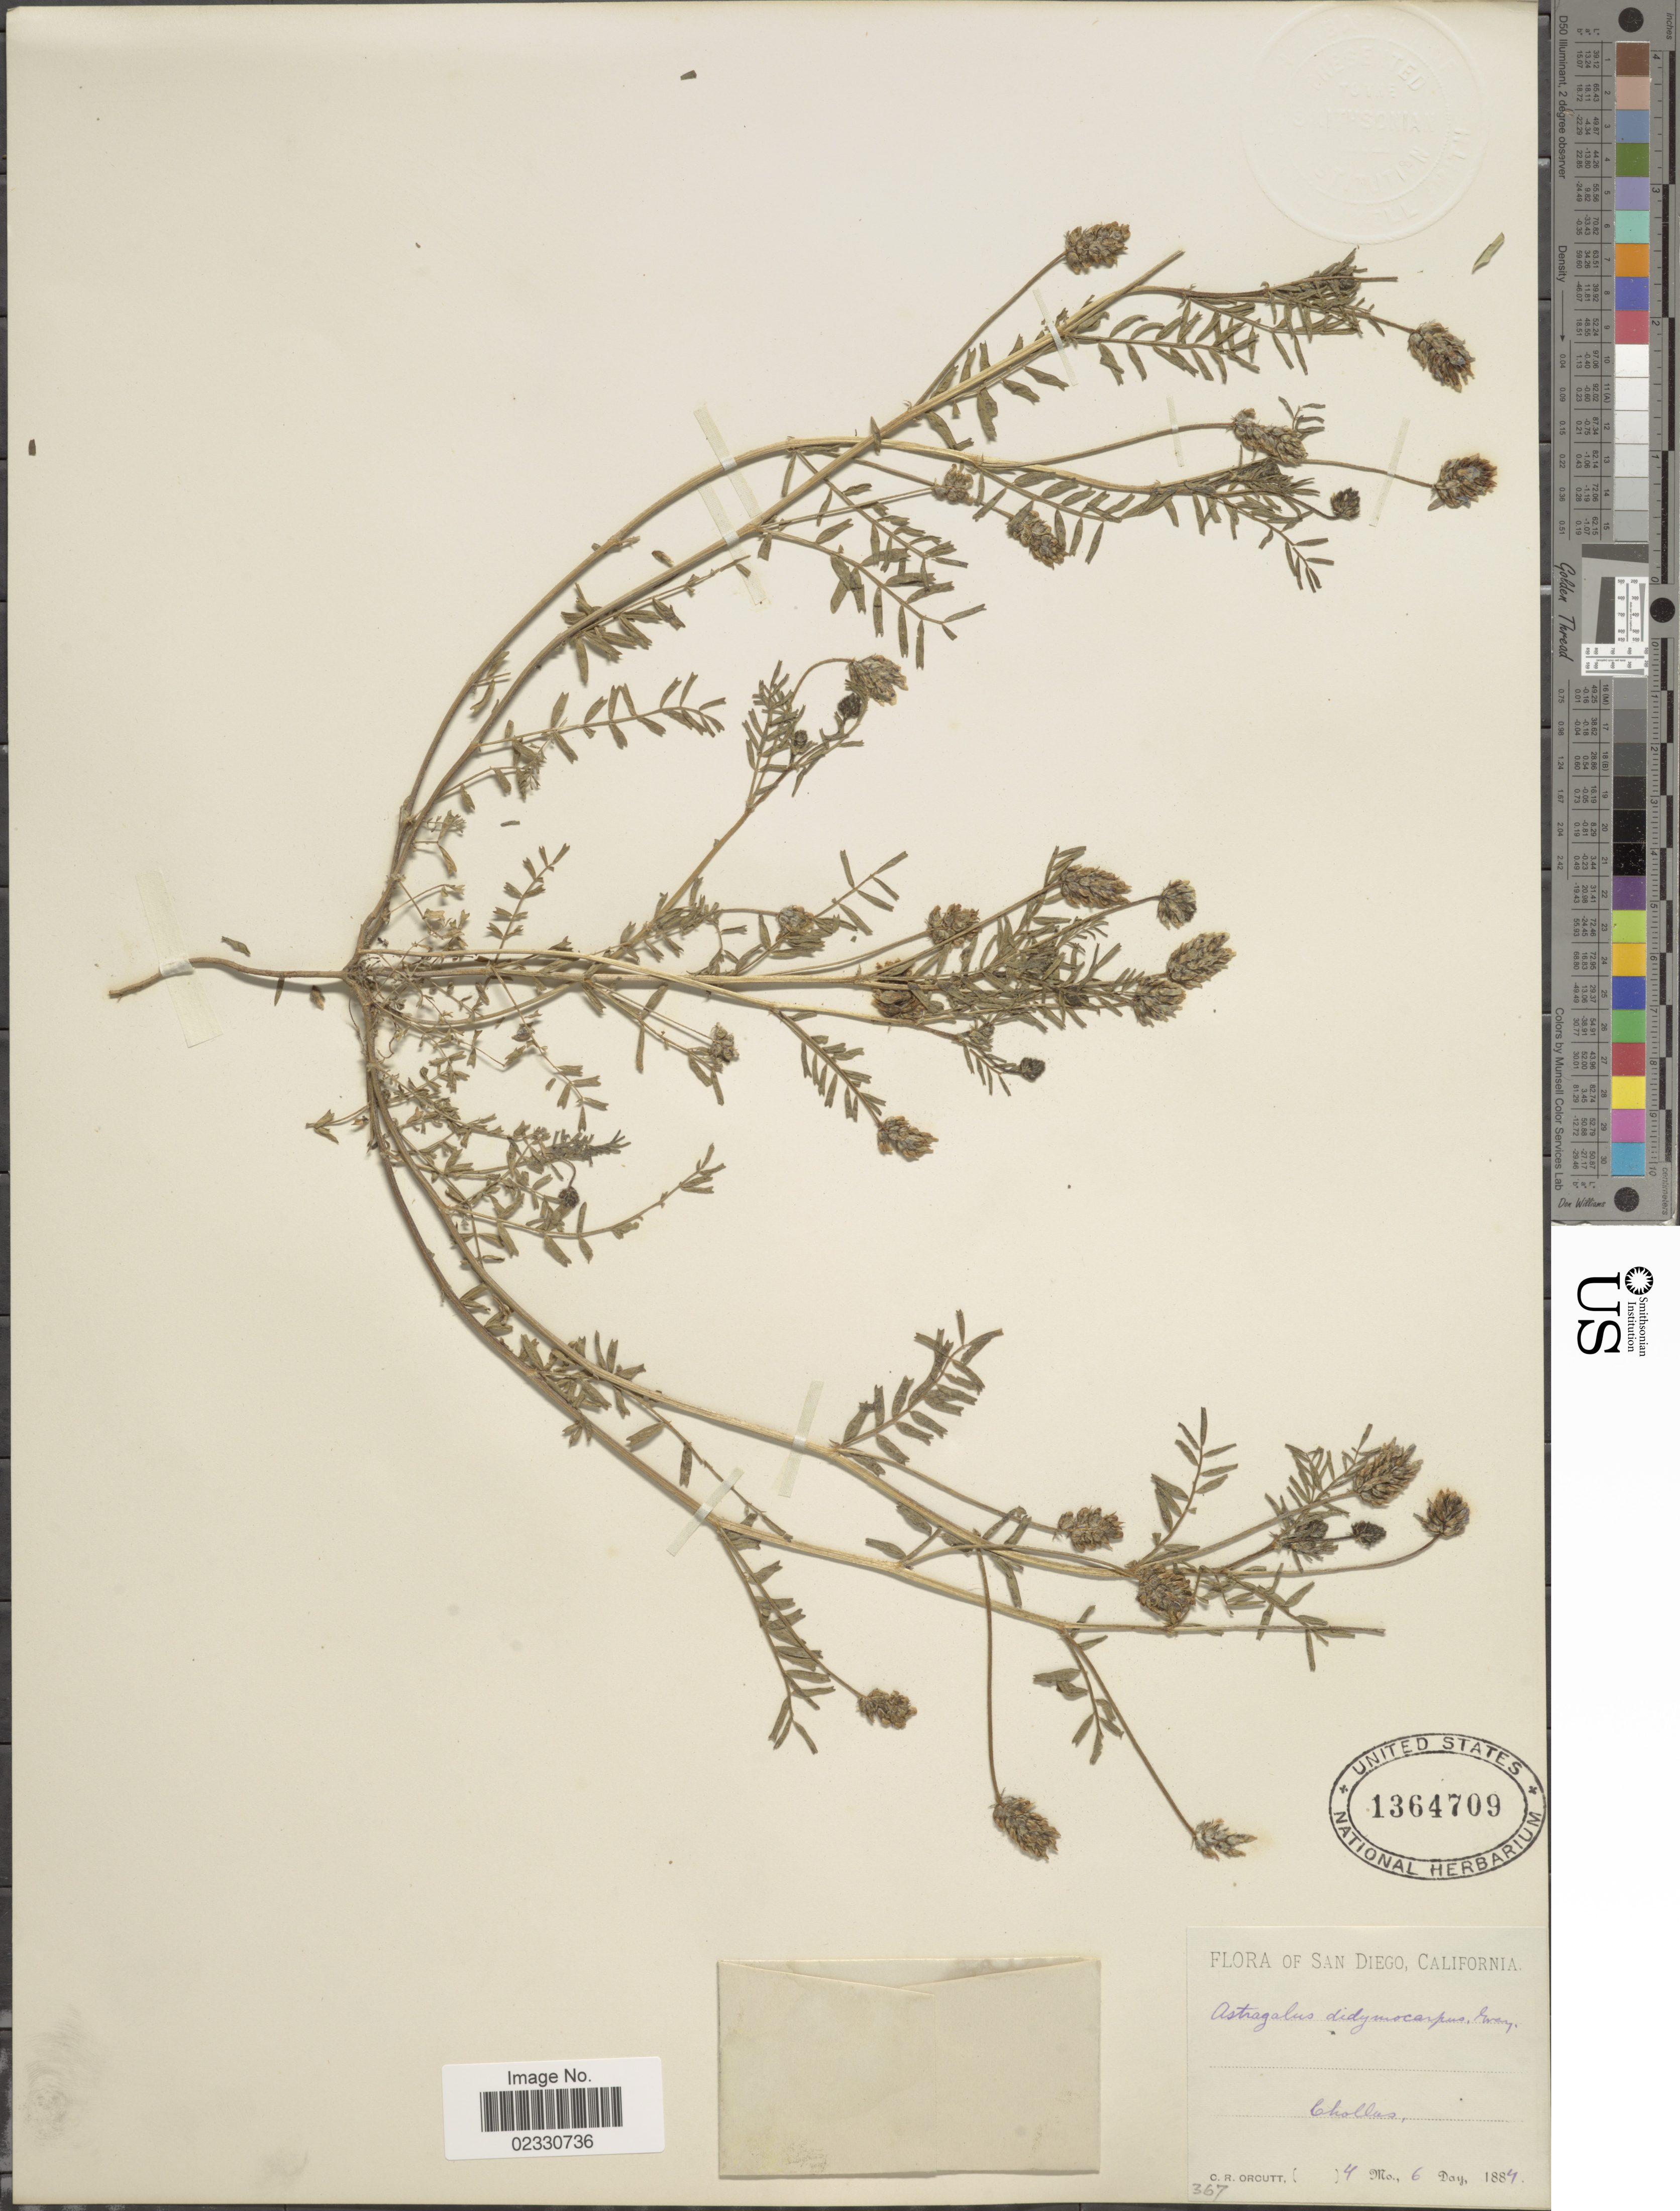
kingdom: Plantae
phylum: Tracheophyta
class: Magnoliopsida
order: Fabales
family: Fabaceae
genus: Astragalus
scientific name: Astragalus didymocarpus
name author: Hook. & Arn.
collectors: C. R. Orcutt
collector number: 367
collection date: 1884-04-06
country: United States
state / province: California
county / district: San Diego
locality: San Diego, Chollas.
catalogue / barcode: US 1364709